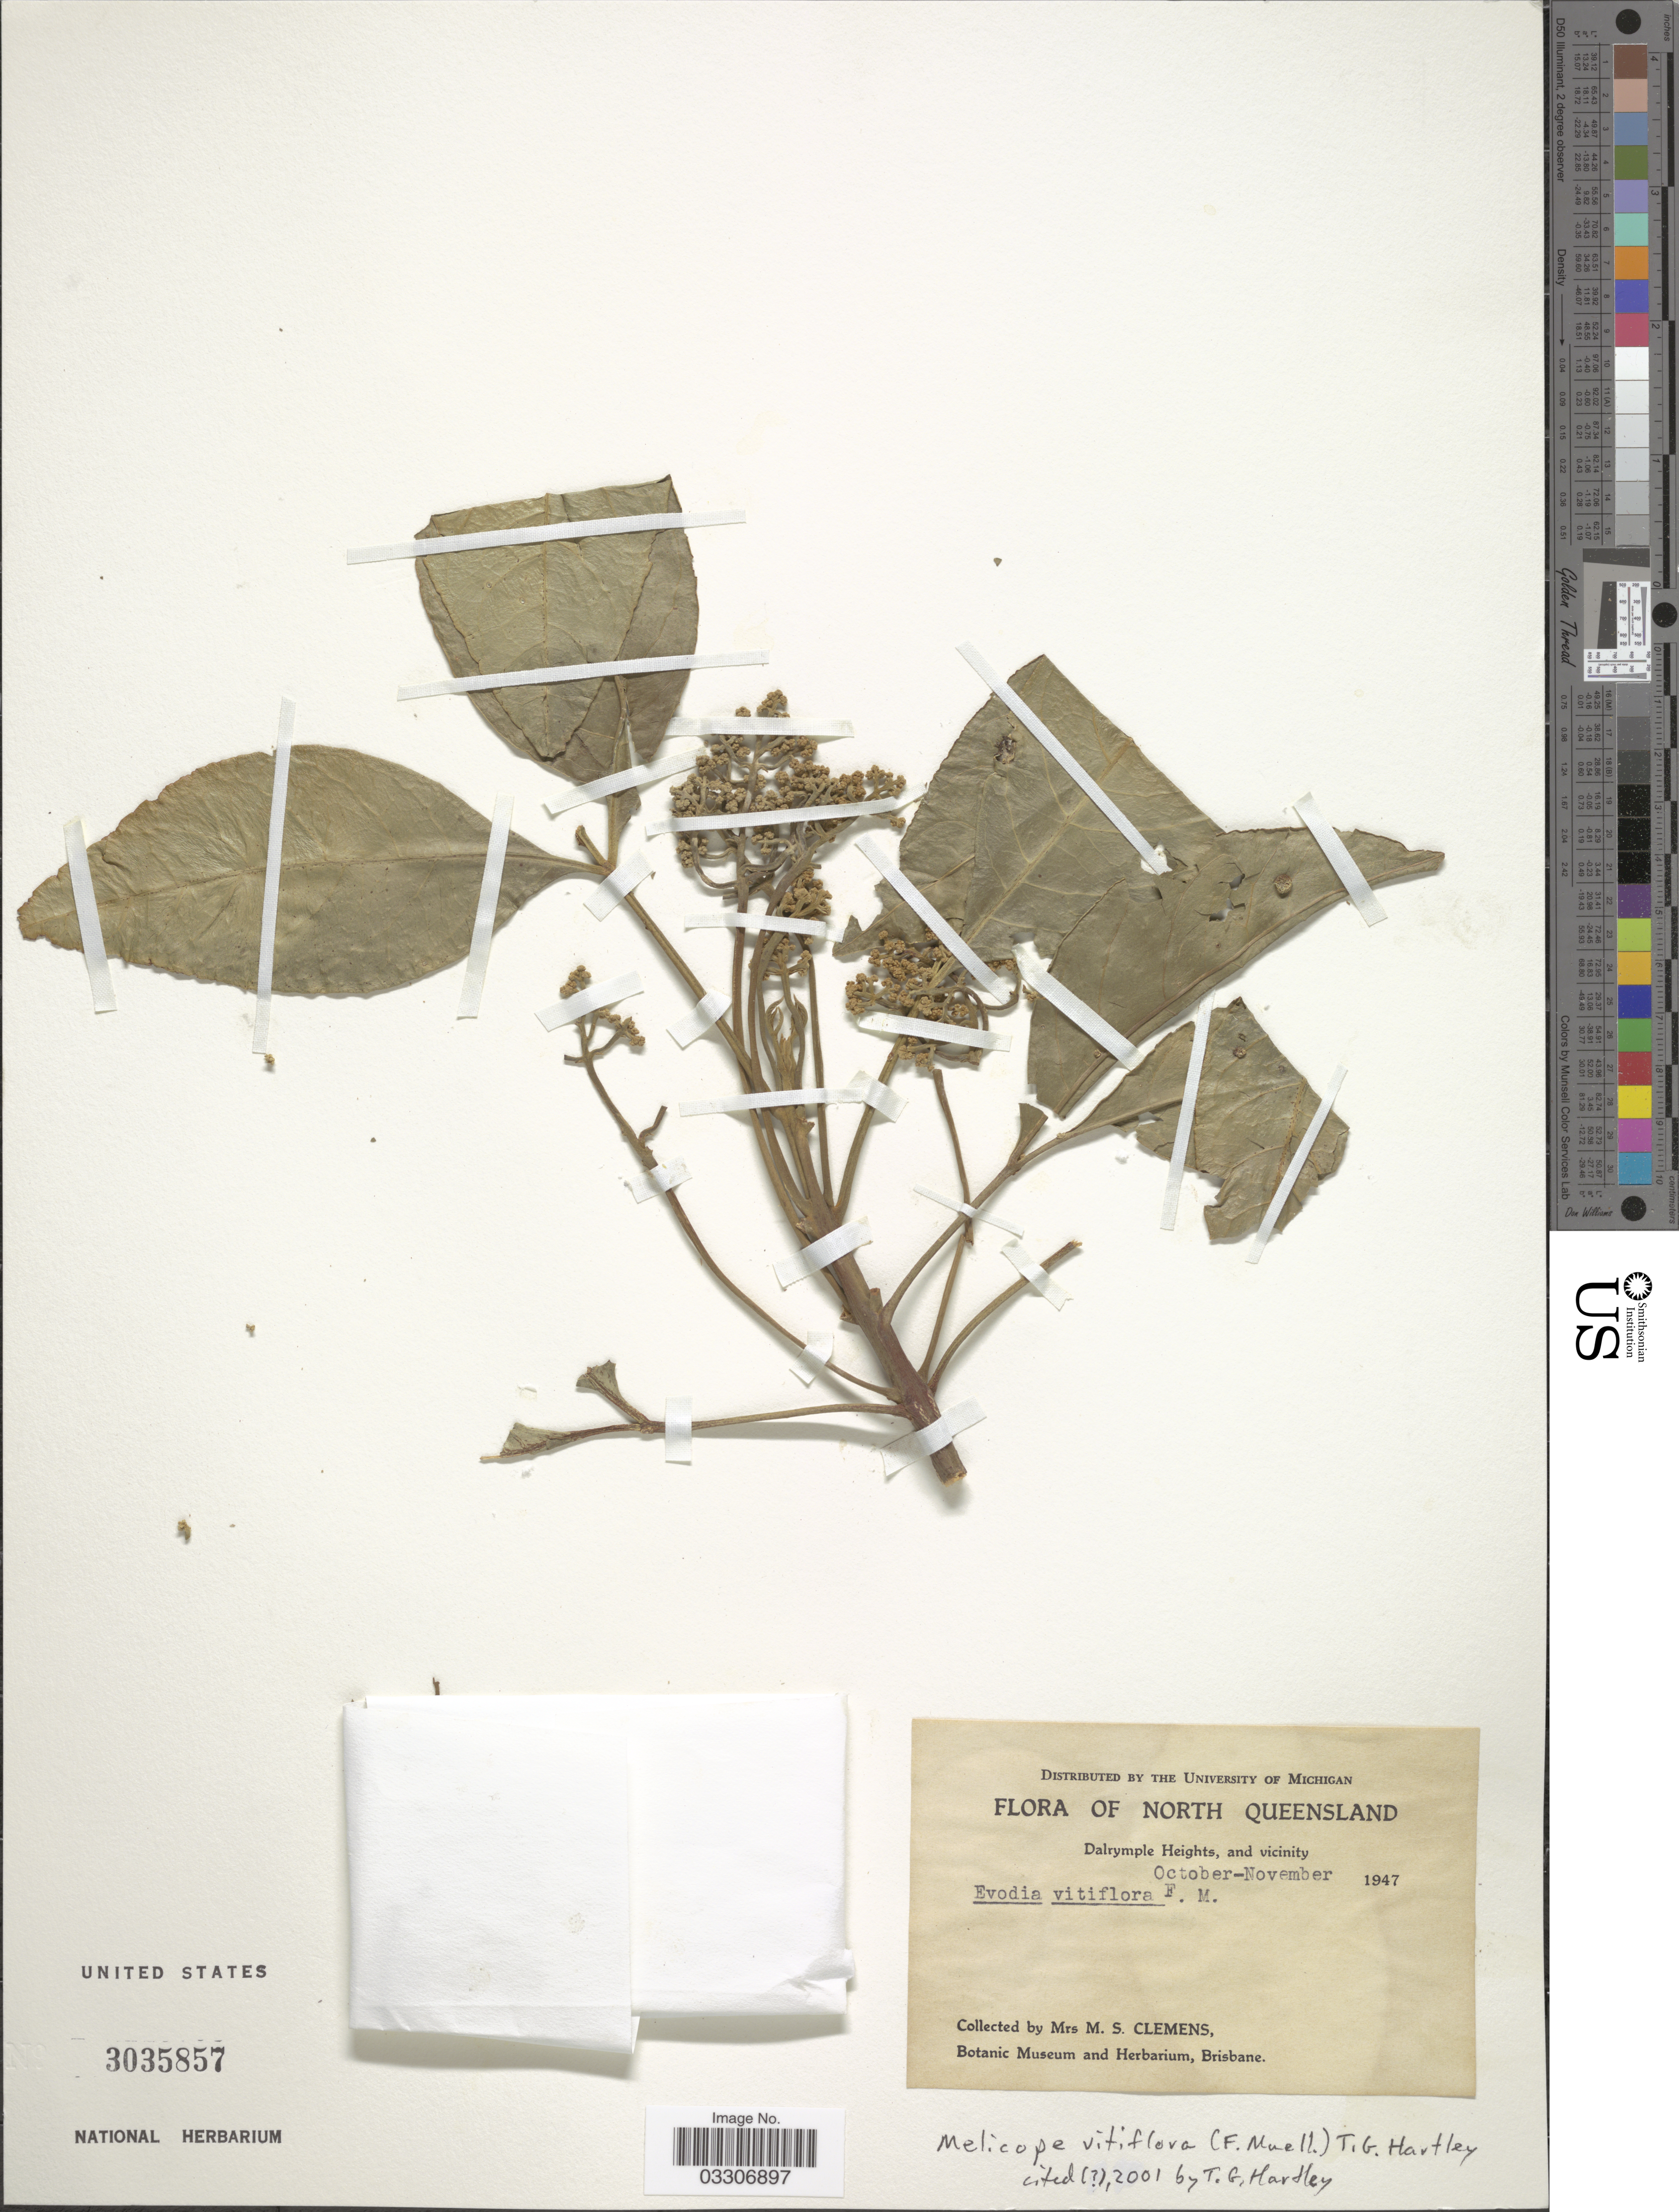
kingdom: Plantae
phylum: Tracheophyta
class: Magnoliopsida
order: Sapindales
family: Rutaceae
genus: Melicope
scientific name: Melicope vitiflora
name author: (F. Muell.) T.G. Hartley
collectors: M. S. Clemens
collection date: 1947-10/1947-11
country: Australia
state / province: Queensland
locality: North Queensland. Dalrymple Heights, and vicinity.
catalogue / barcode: US 3035857